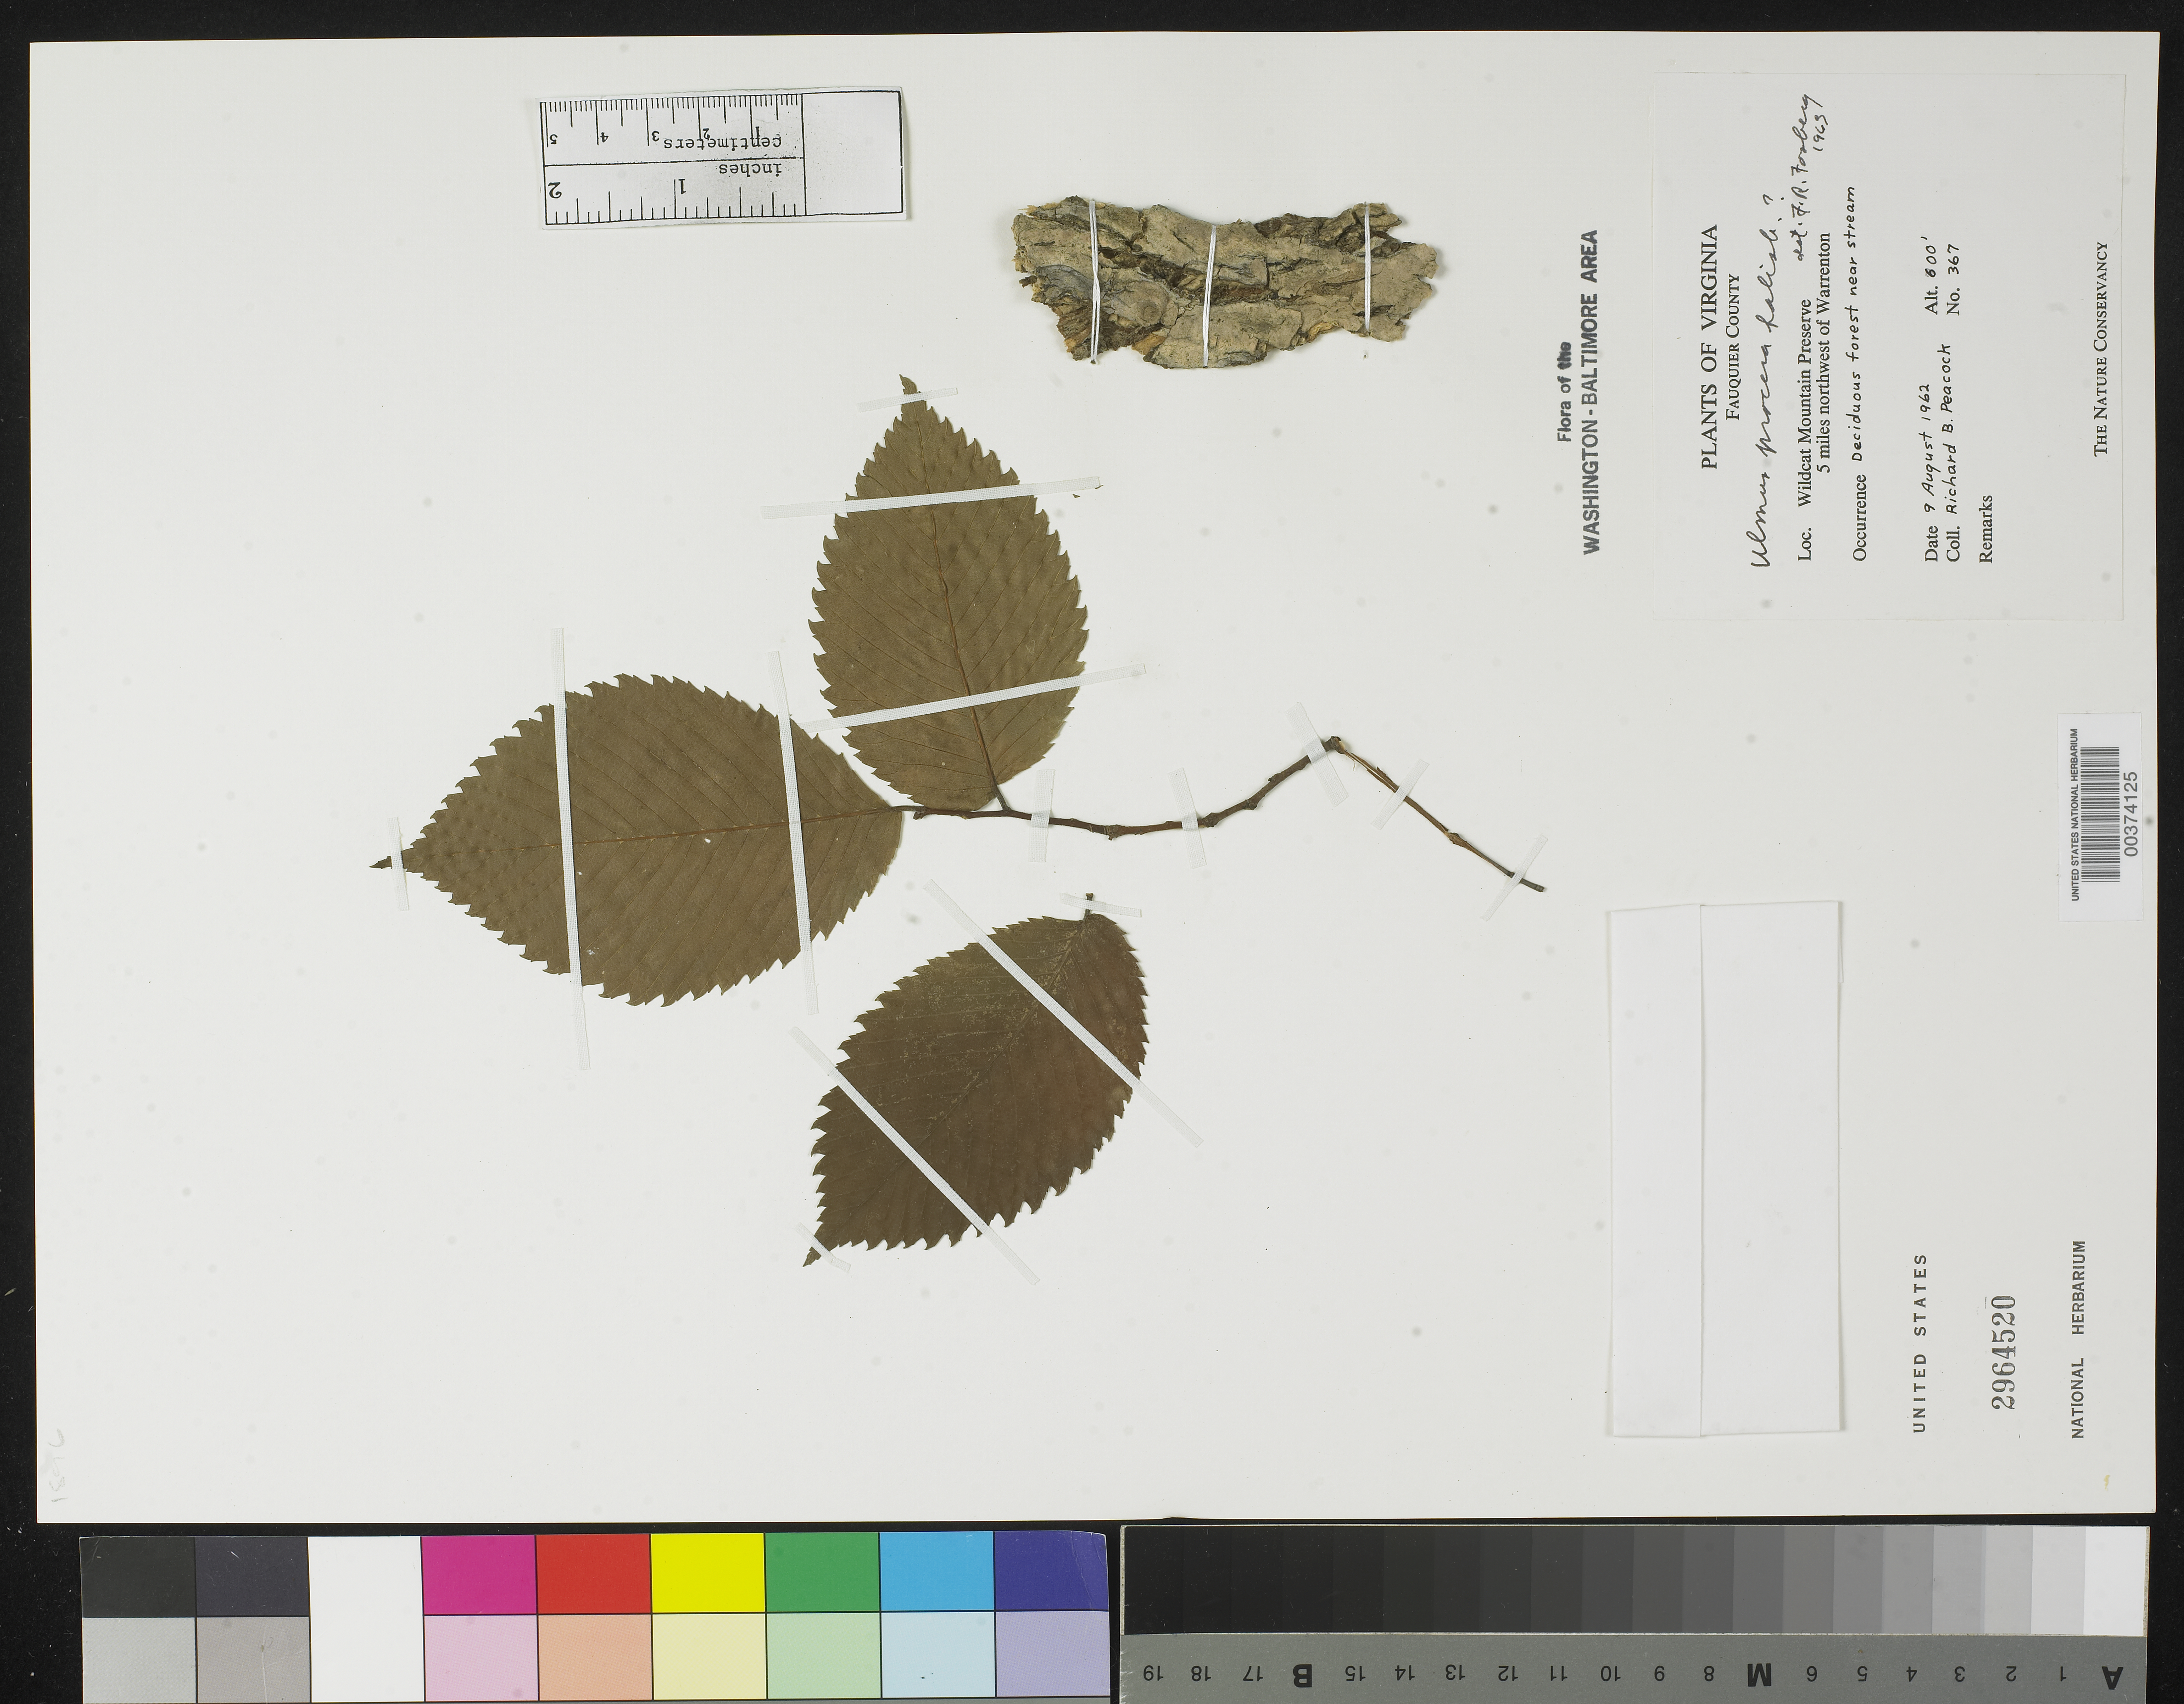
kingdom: Plantae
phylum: Tracheophyta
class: Magnoliopsida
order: Rosales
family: Ulmaceae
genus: Ulmus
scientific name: Ulmus minor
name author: Mill.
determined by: Fosberg, F. R.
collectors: R. Peacock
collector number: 367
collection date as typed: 09 Aug 1962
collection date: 1962-08-09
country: United States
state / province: Virginia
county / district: Fauquier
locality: Wildcat mountain Preserve, northwest of Warrenton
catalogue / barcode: US 2964520